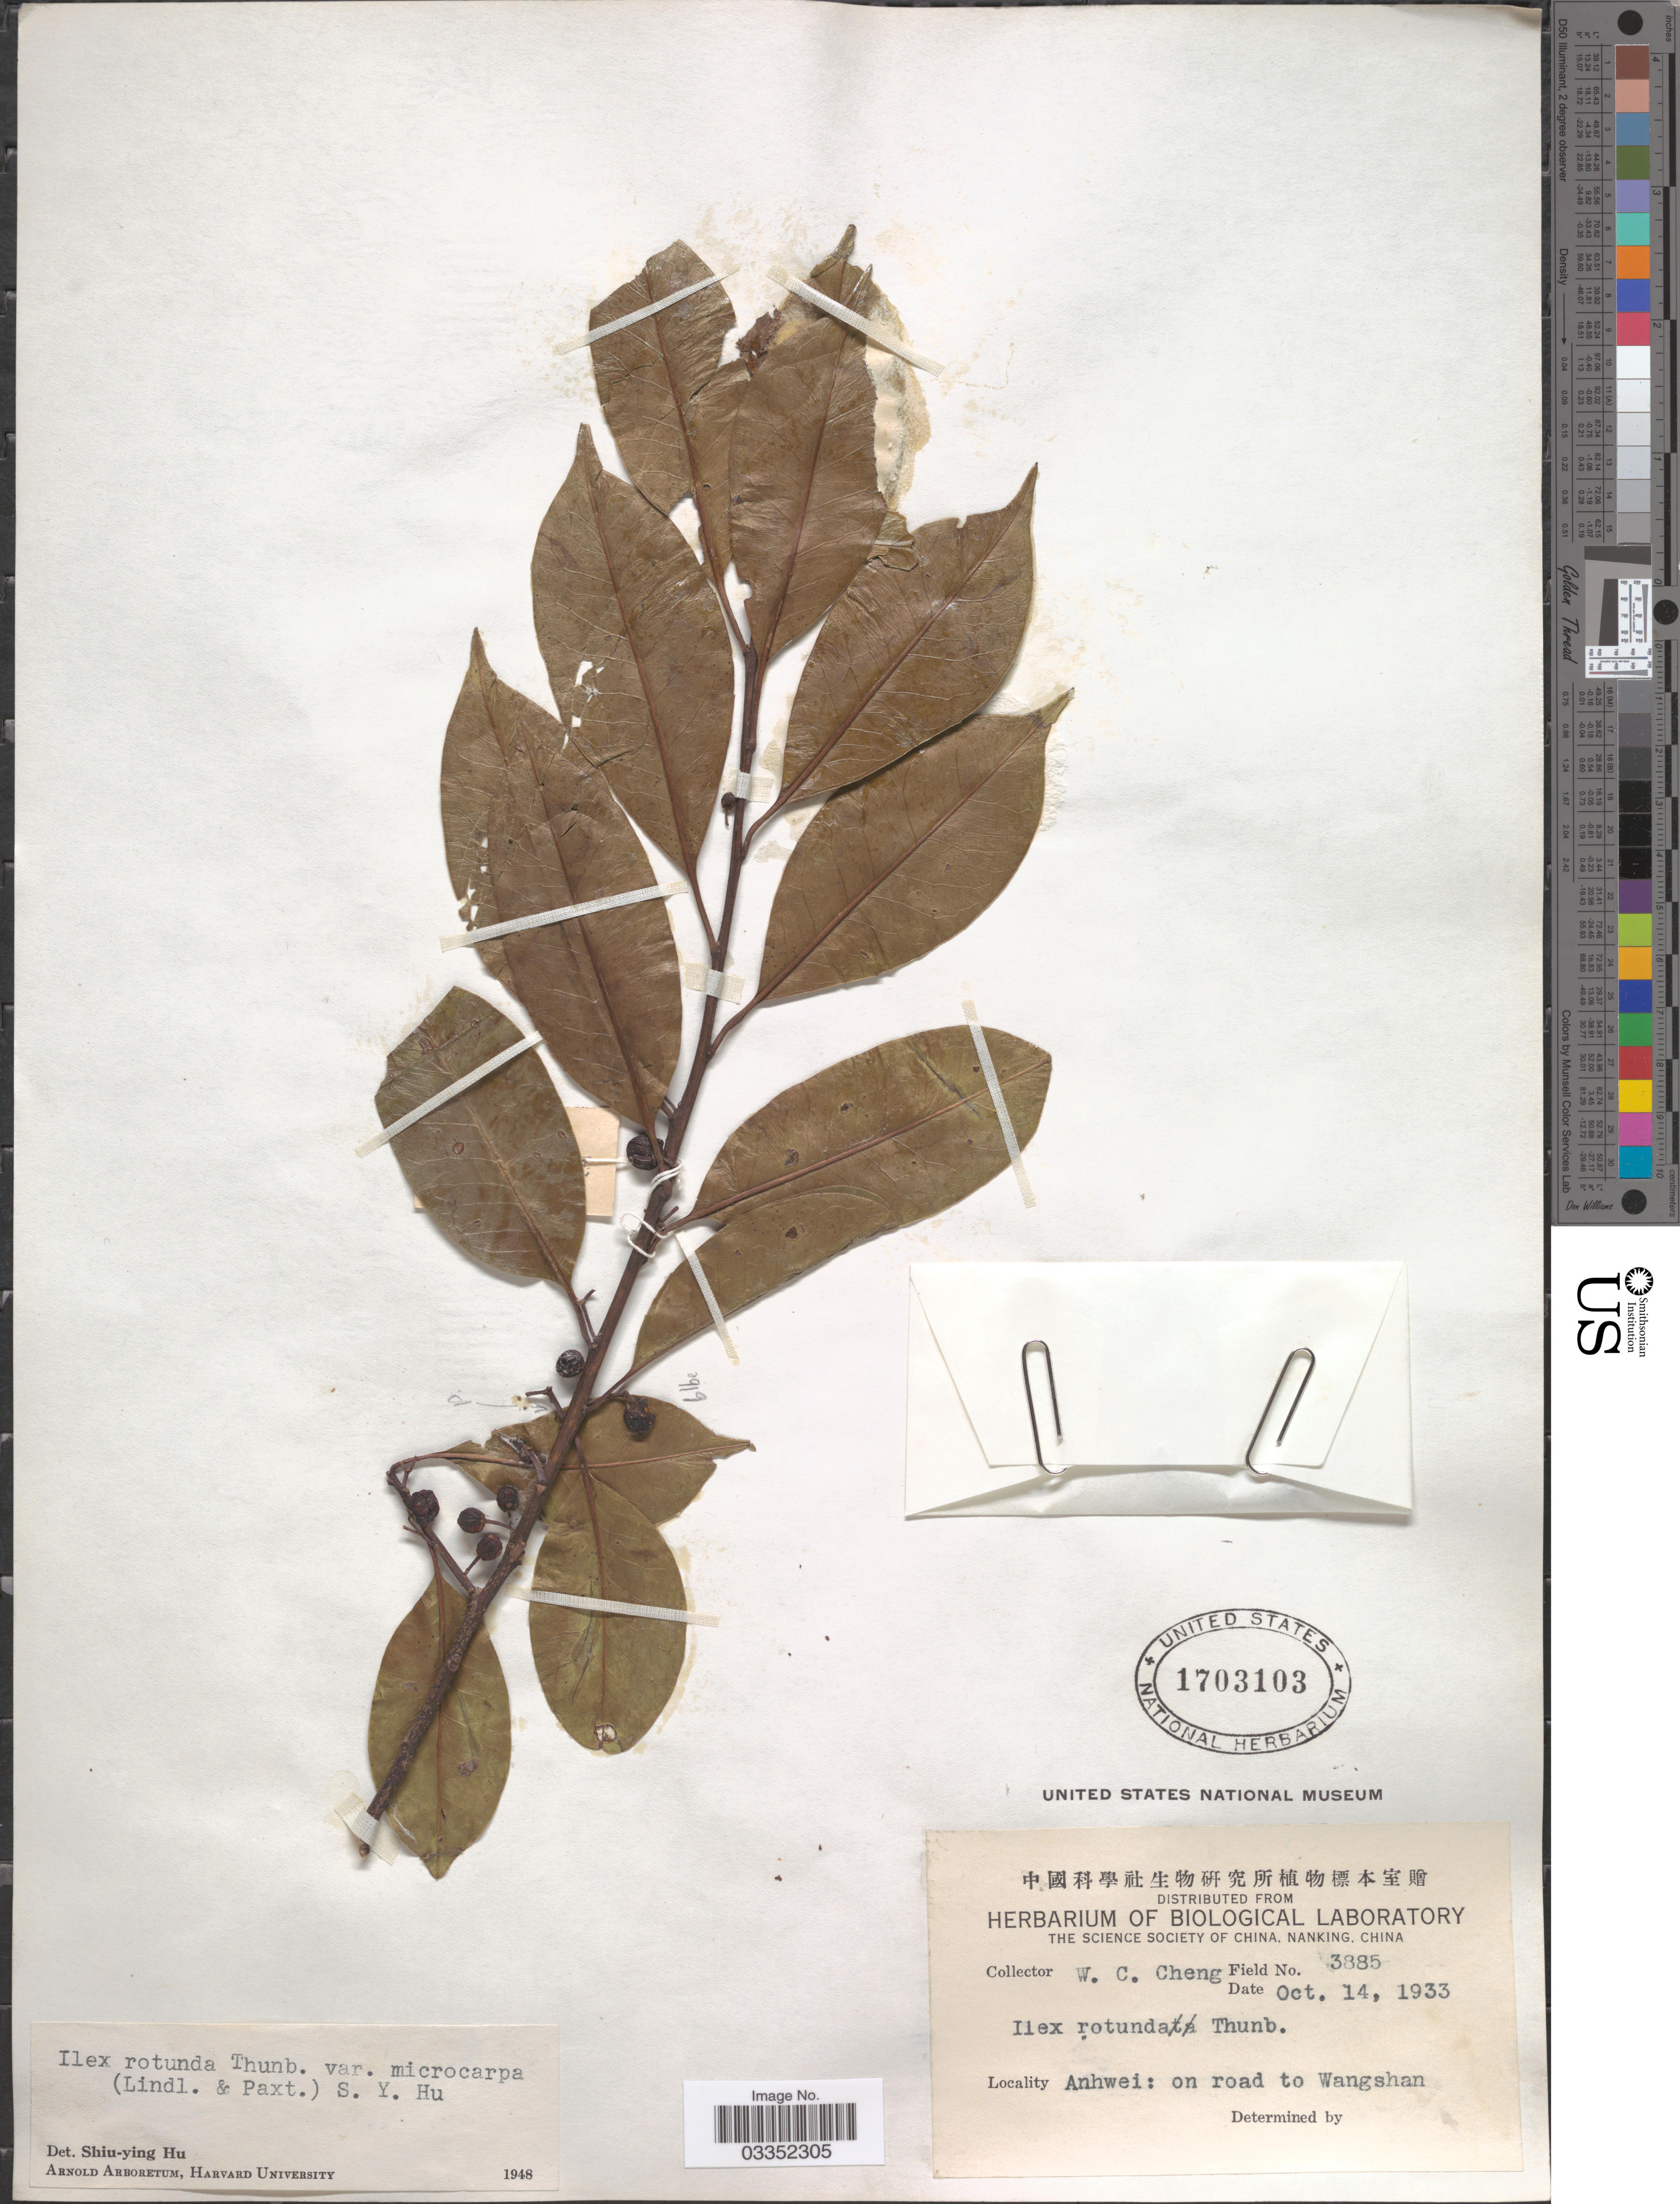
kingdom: Plantae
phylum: Tracheophyta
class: Magnoliopsida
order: Aquifoliales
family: Aquifoliaceae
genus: Ilex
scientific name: Ilex rotunda var. microcarpa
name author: (Lindl. ex Paxton) S.Y. Hu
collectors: W. C. Cheng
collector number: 3885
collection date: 1933-10-14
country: China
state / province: Anhui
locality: Anhwei: on road to Wangshan.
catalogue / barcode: US 1703103